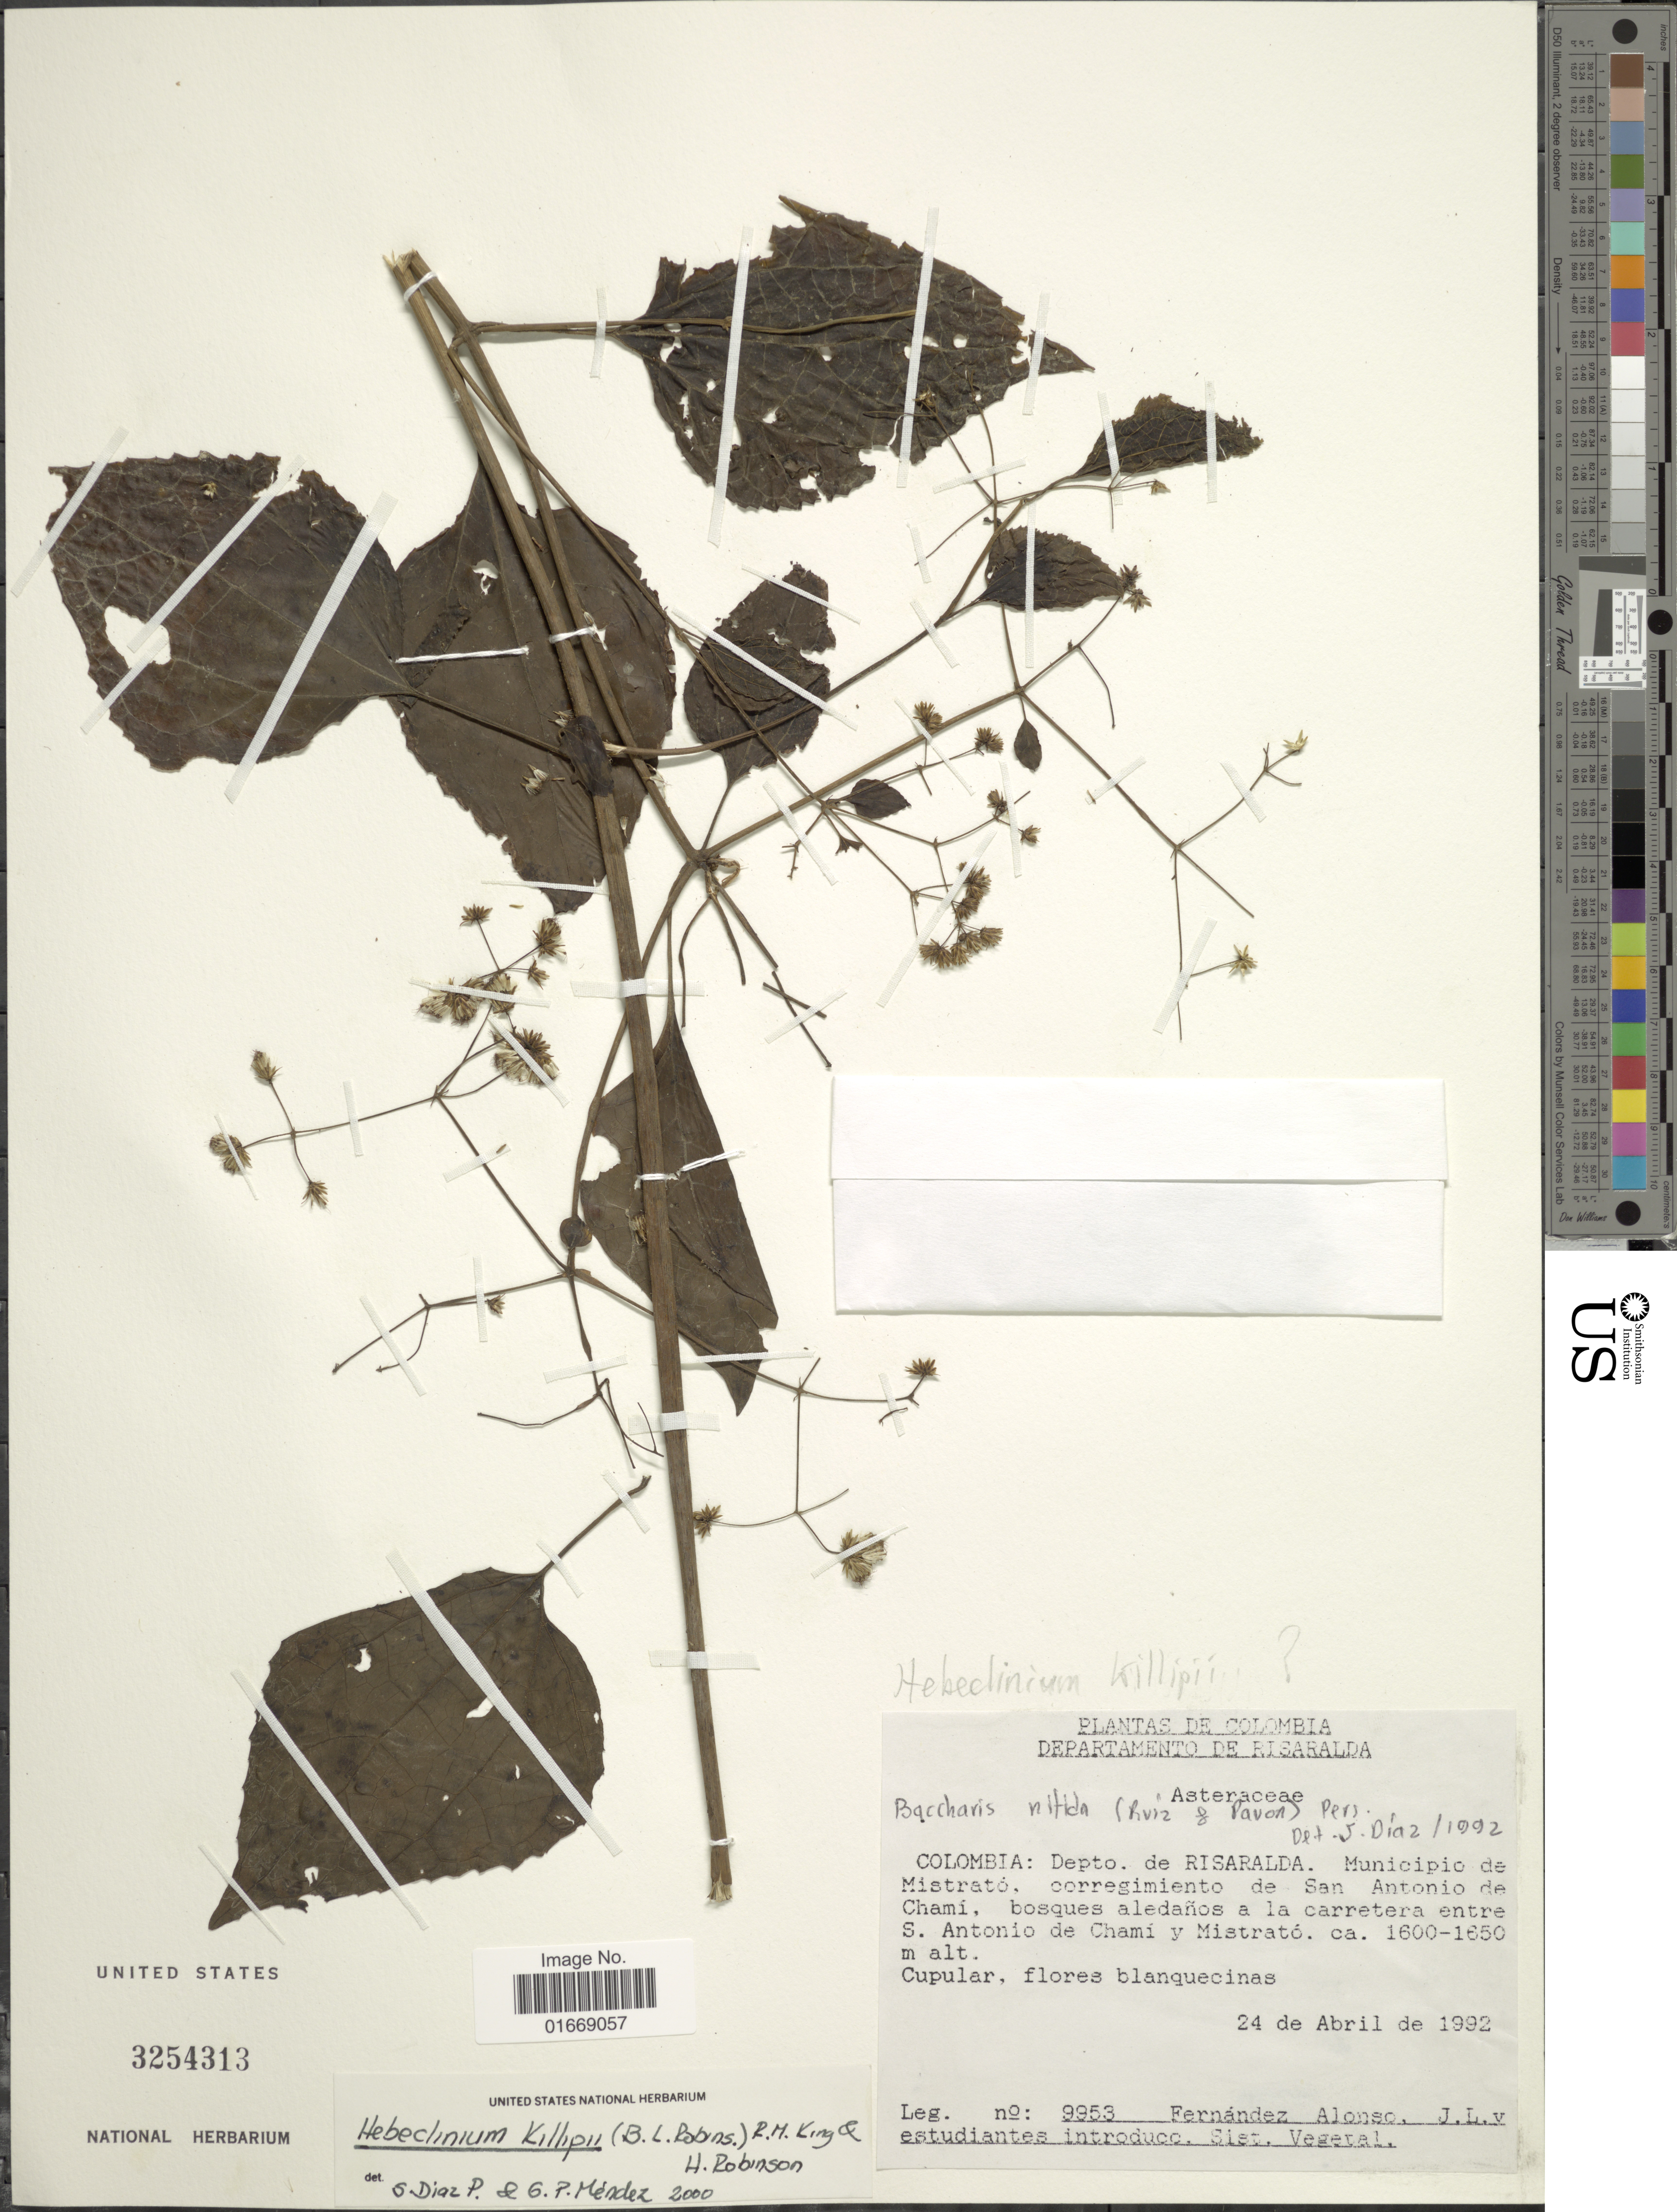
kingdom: Plantae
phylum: Tracheophyta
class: Magnoliopsida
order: Asterales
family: Asteraceae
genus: Hebeclinium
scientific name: Hebeclinium killipii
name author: (B.L. Rob.) R.M. King & H. Rob.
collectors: J. L. Fernández-Alonso & Estudiantes Sistematica Vegetal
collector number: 9953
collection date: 1992-04-24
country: Colombia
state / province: Risaralda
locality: Municipio de Mistrato, corregimiento de San Antonio de Chami, entre S. Antonio de Chami y Mistrato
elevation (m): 1600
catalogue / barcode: US 3254313